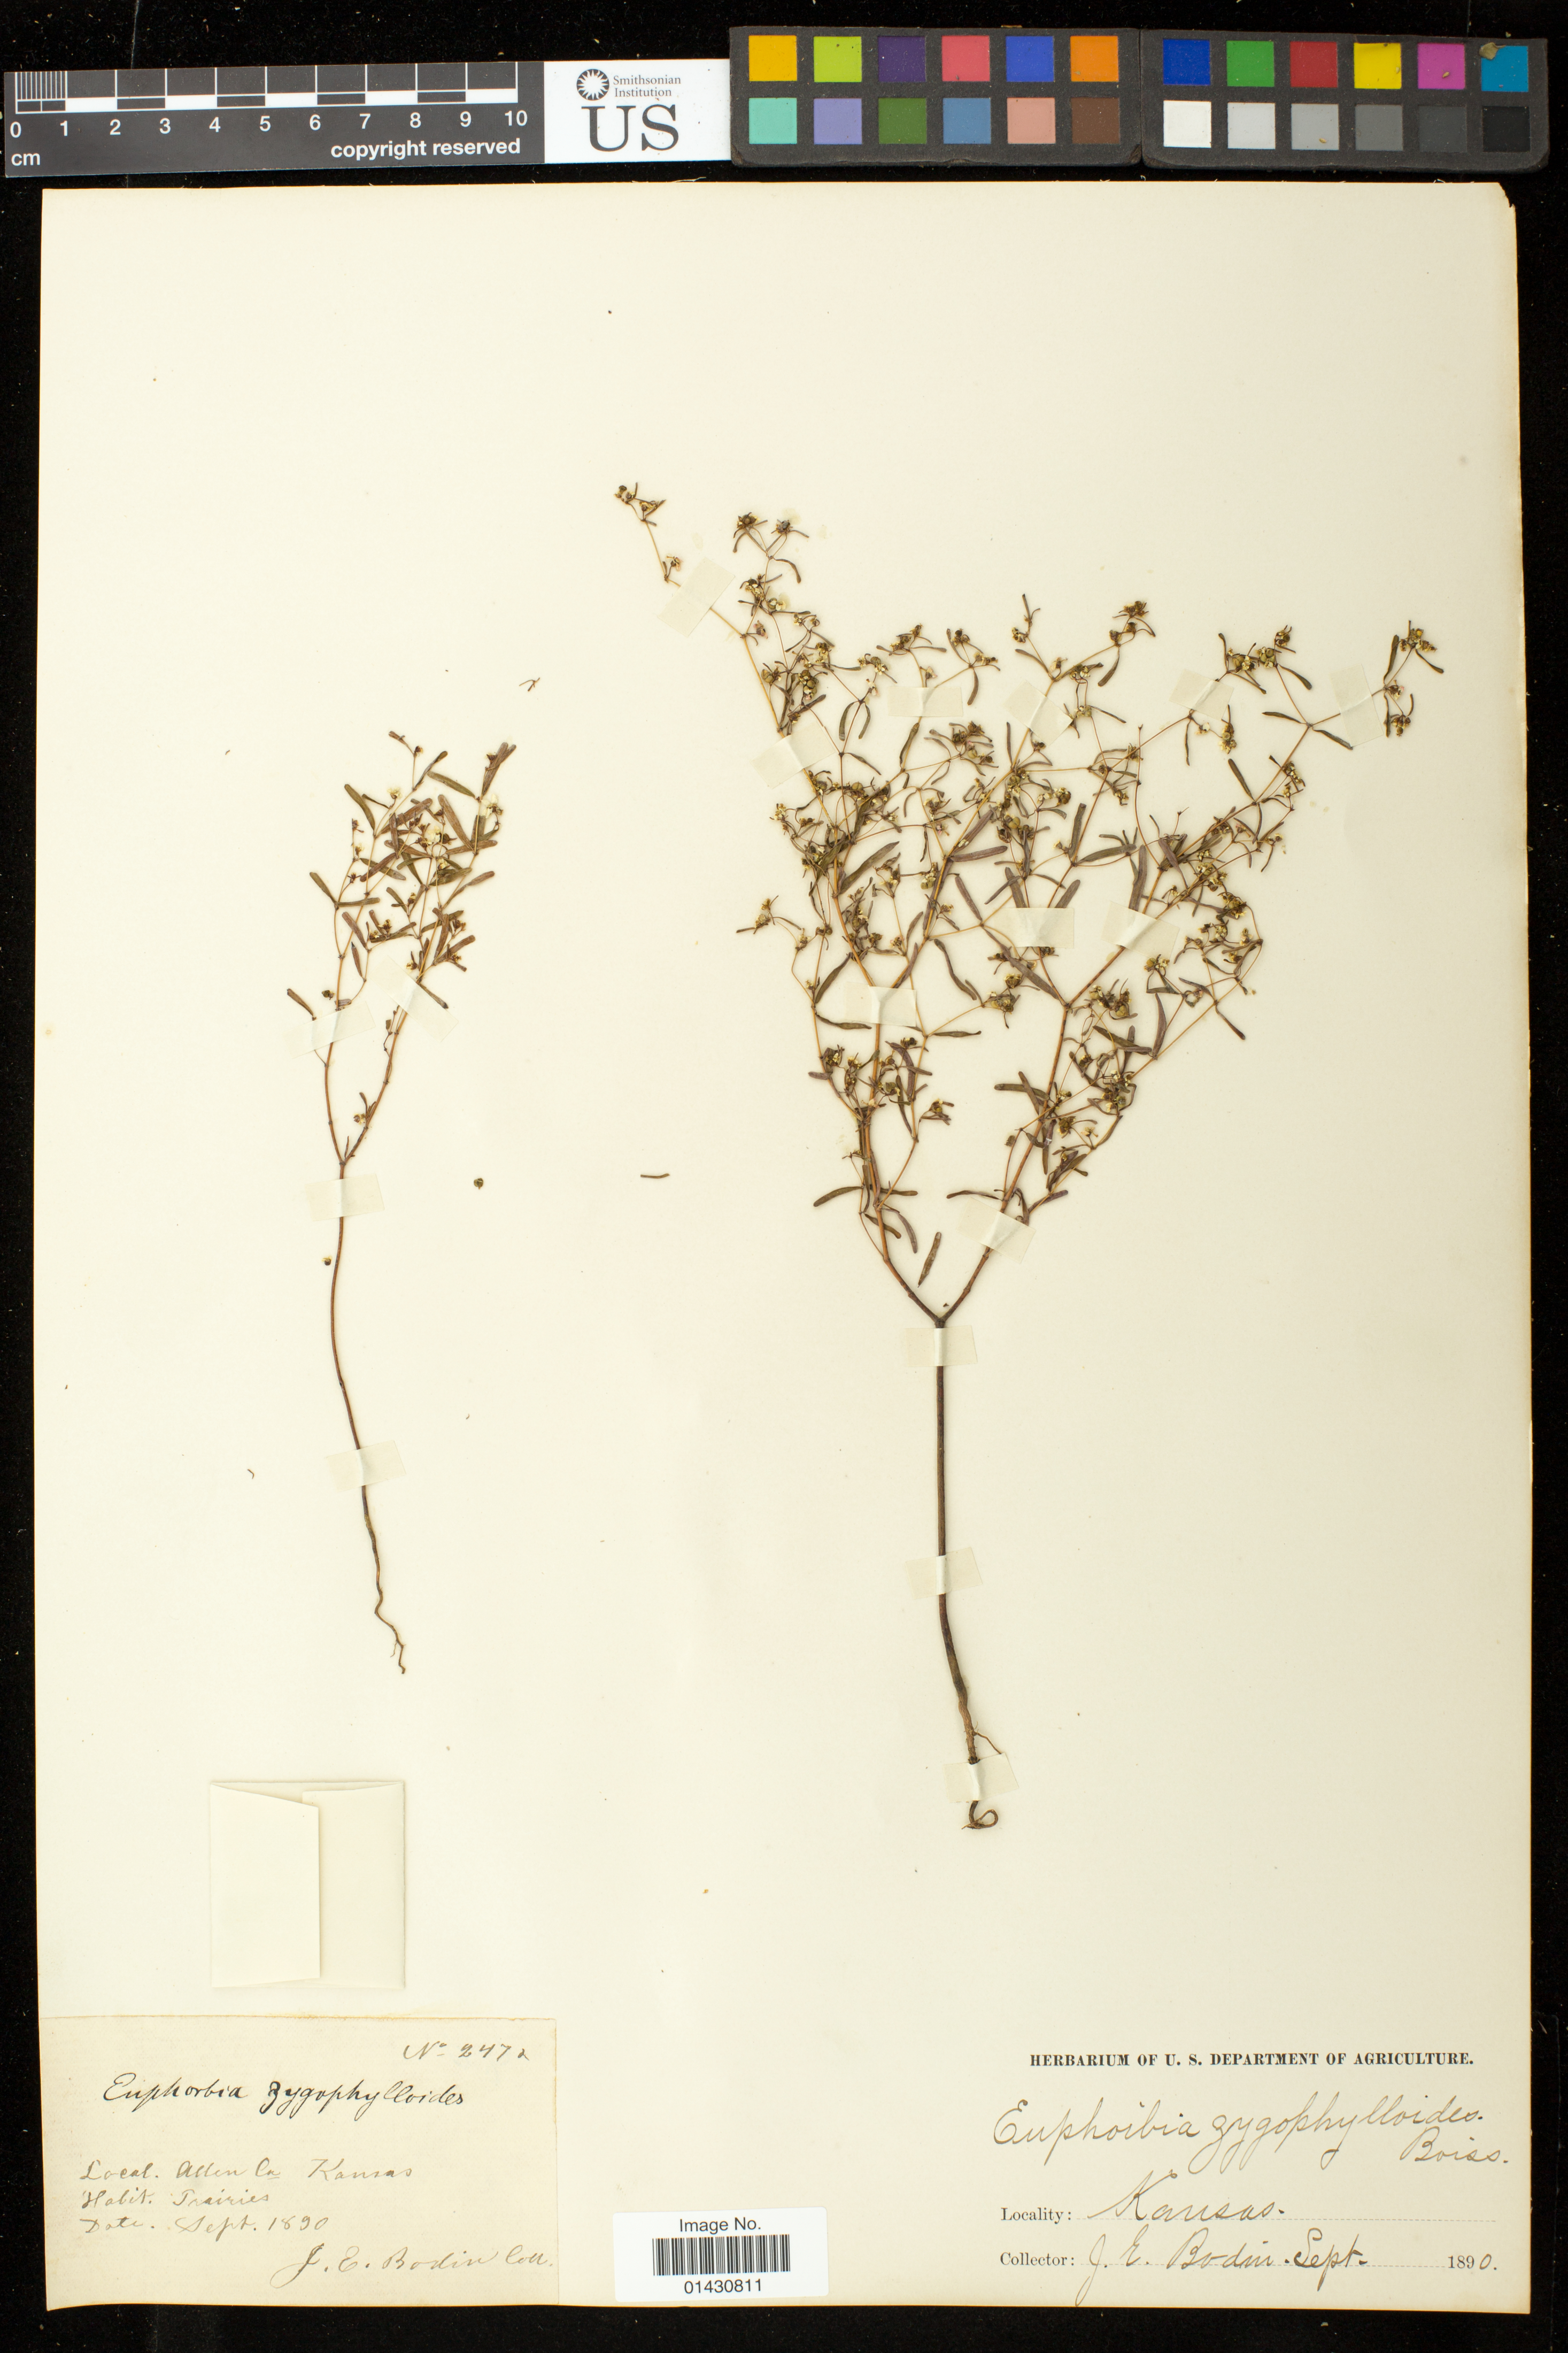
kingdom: Plantae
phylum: Tracheophyta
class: Magnoliopsida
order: Malpighiales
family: Euphorbiaceae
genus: Euphorbia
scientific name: Euphorbia missurica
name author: Raf.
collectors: J. E. Bodin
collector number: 2472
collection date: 1890-09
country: United States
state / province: Kansas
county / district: Allen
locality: ; Prairies